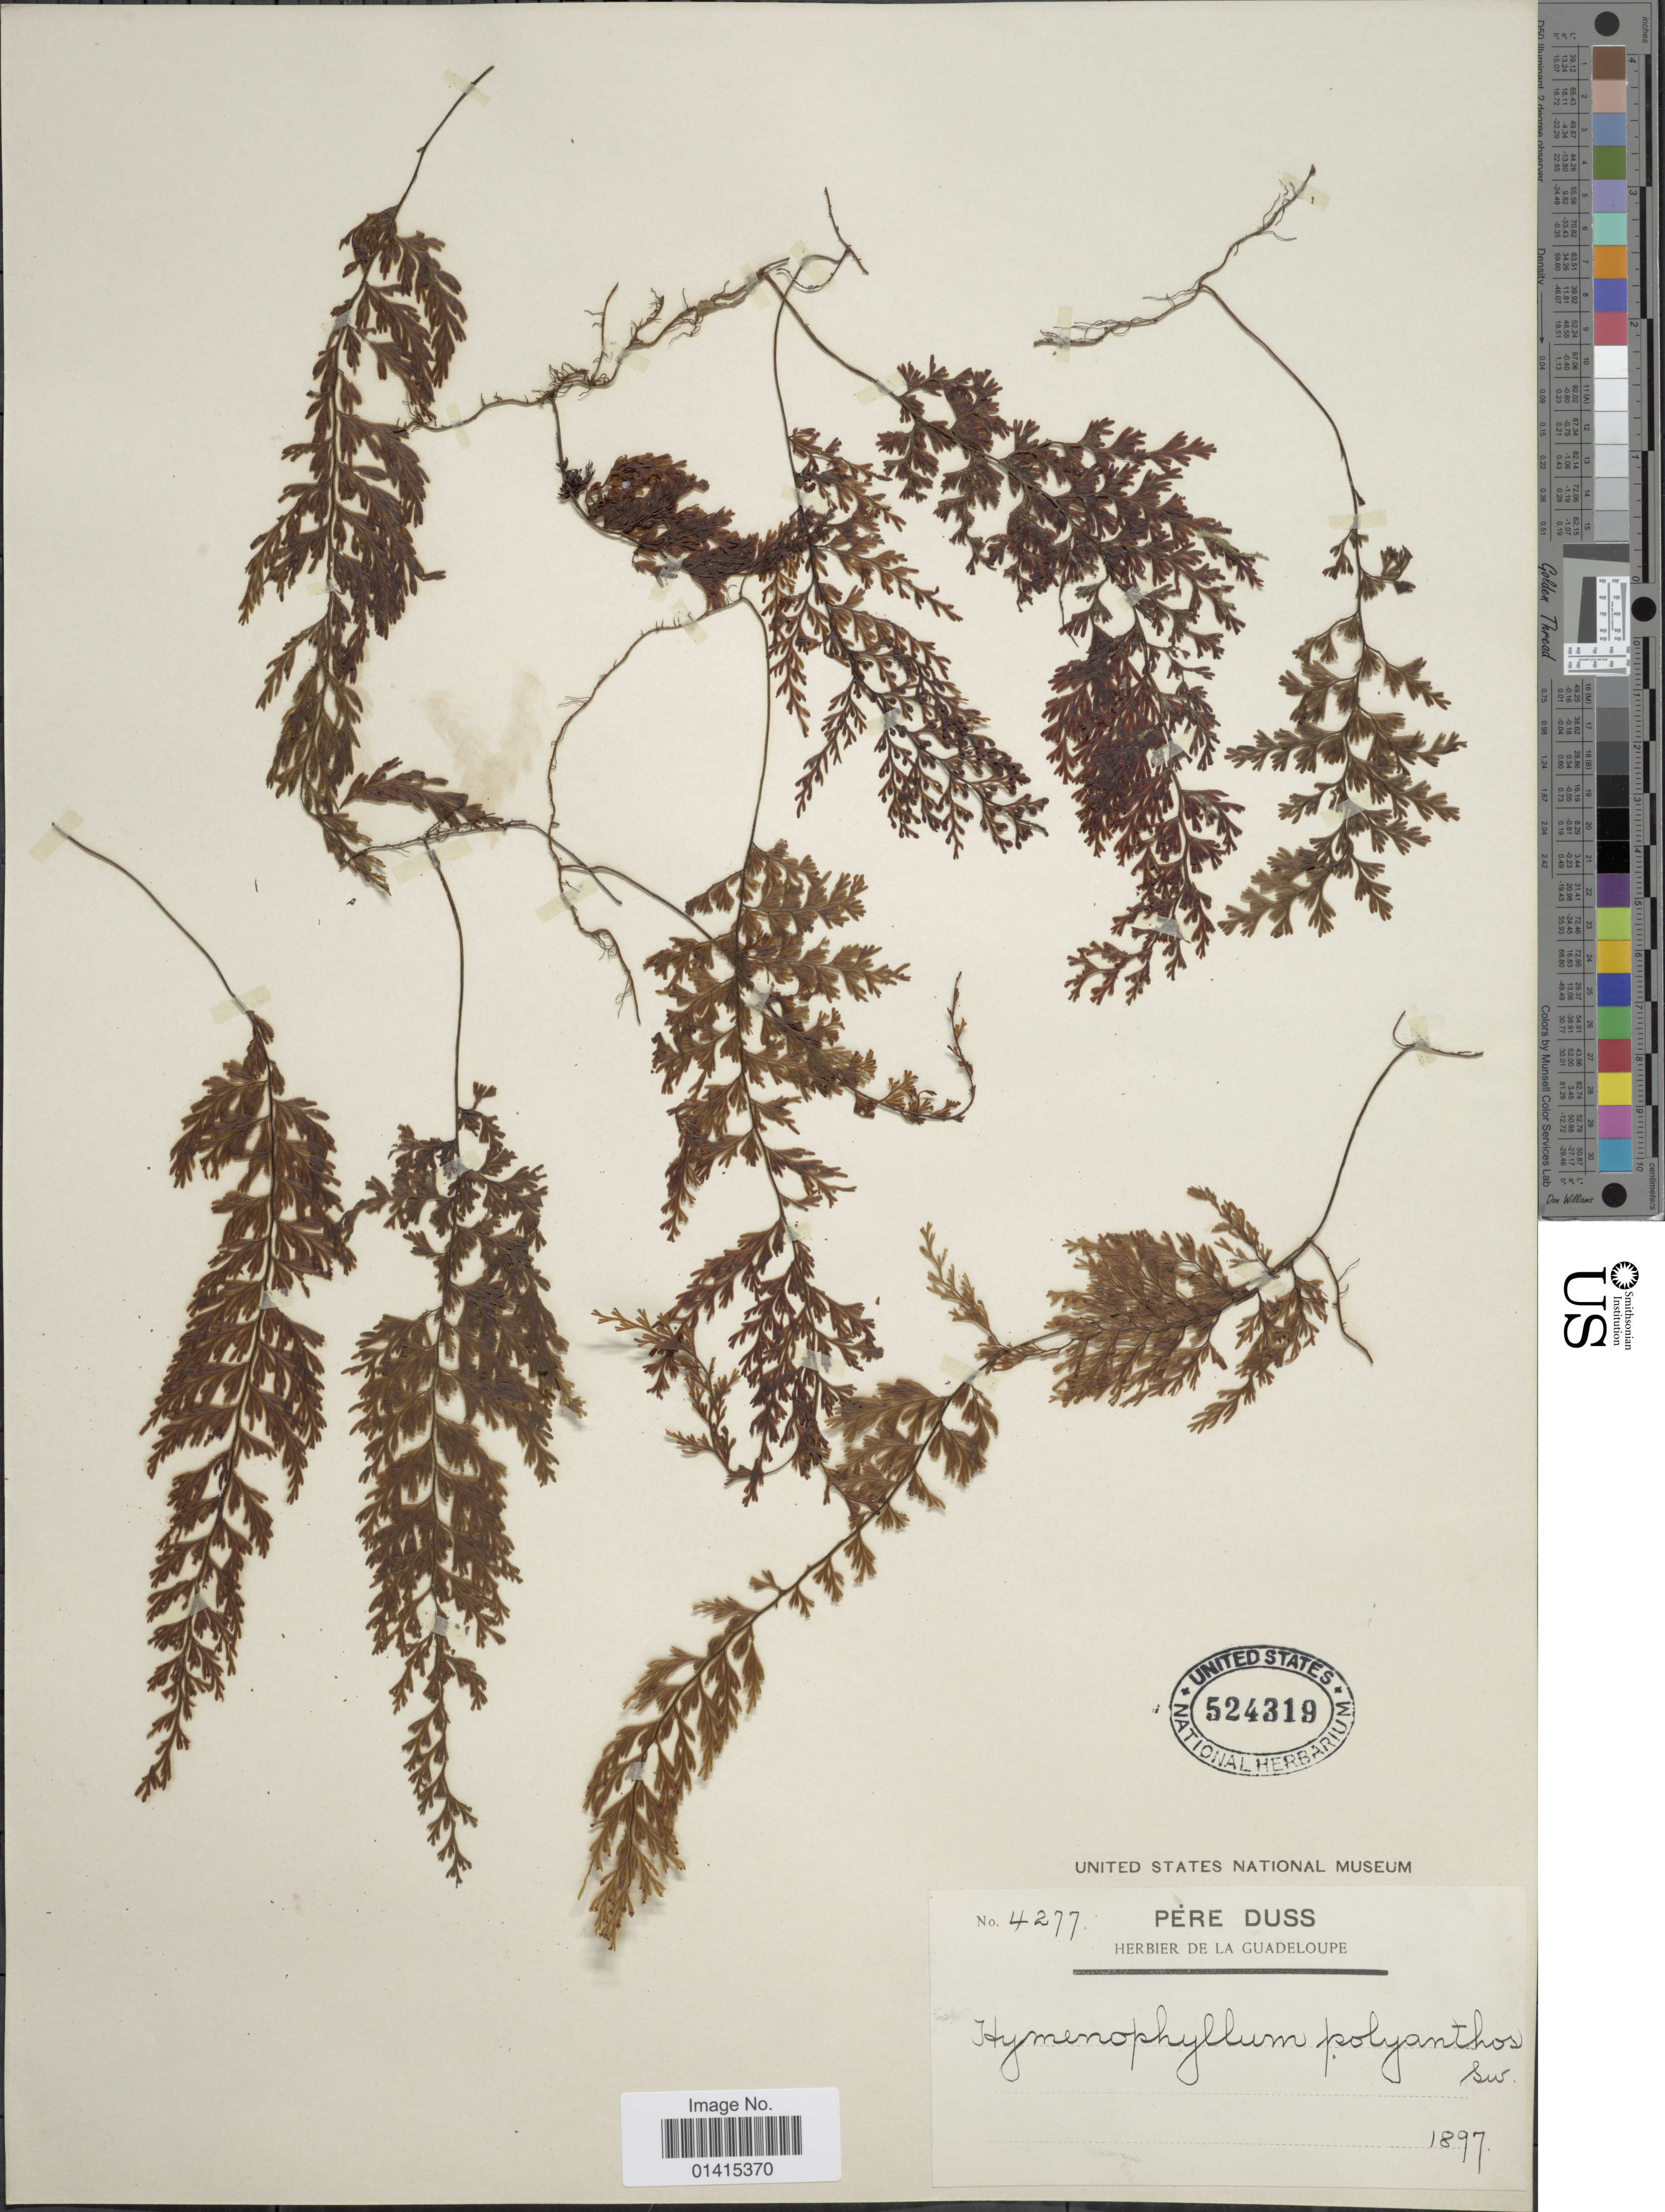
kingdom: Plantae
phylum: Tracheophyta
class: Polypodiopsida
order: Hymenophyllales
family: Hymenophyllaceae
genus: Hymenophyllum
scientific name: Hymenophyllum polyanthos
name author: (Sw.) Sw.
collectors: Père Duss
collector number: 4277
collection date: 1897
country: Guadeloupe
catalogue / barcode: US 524319